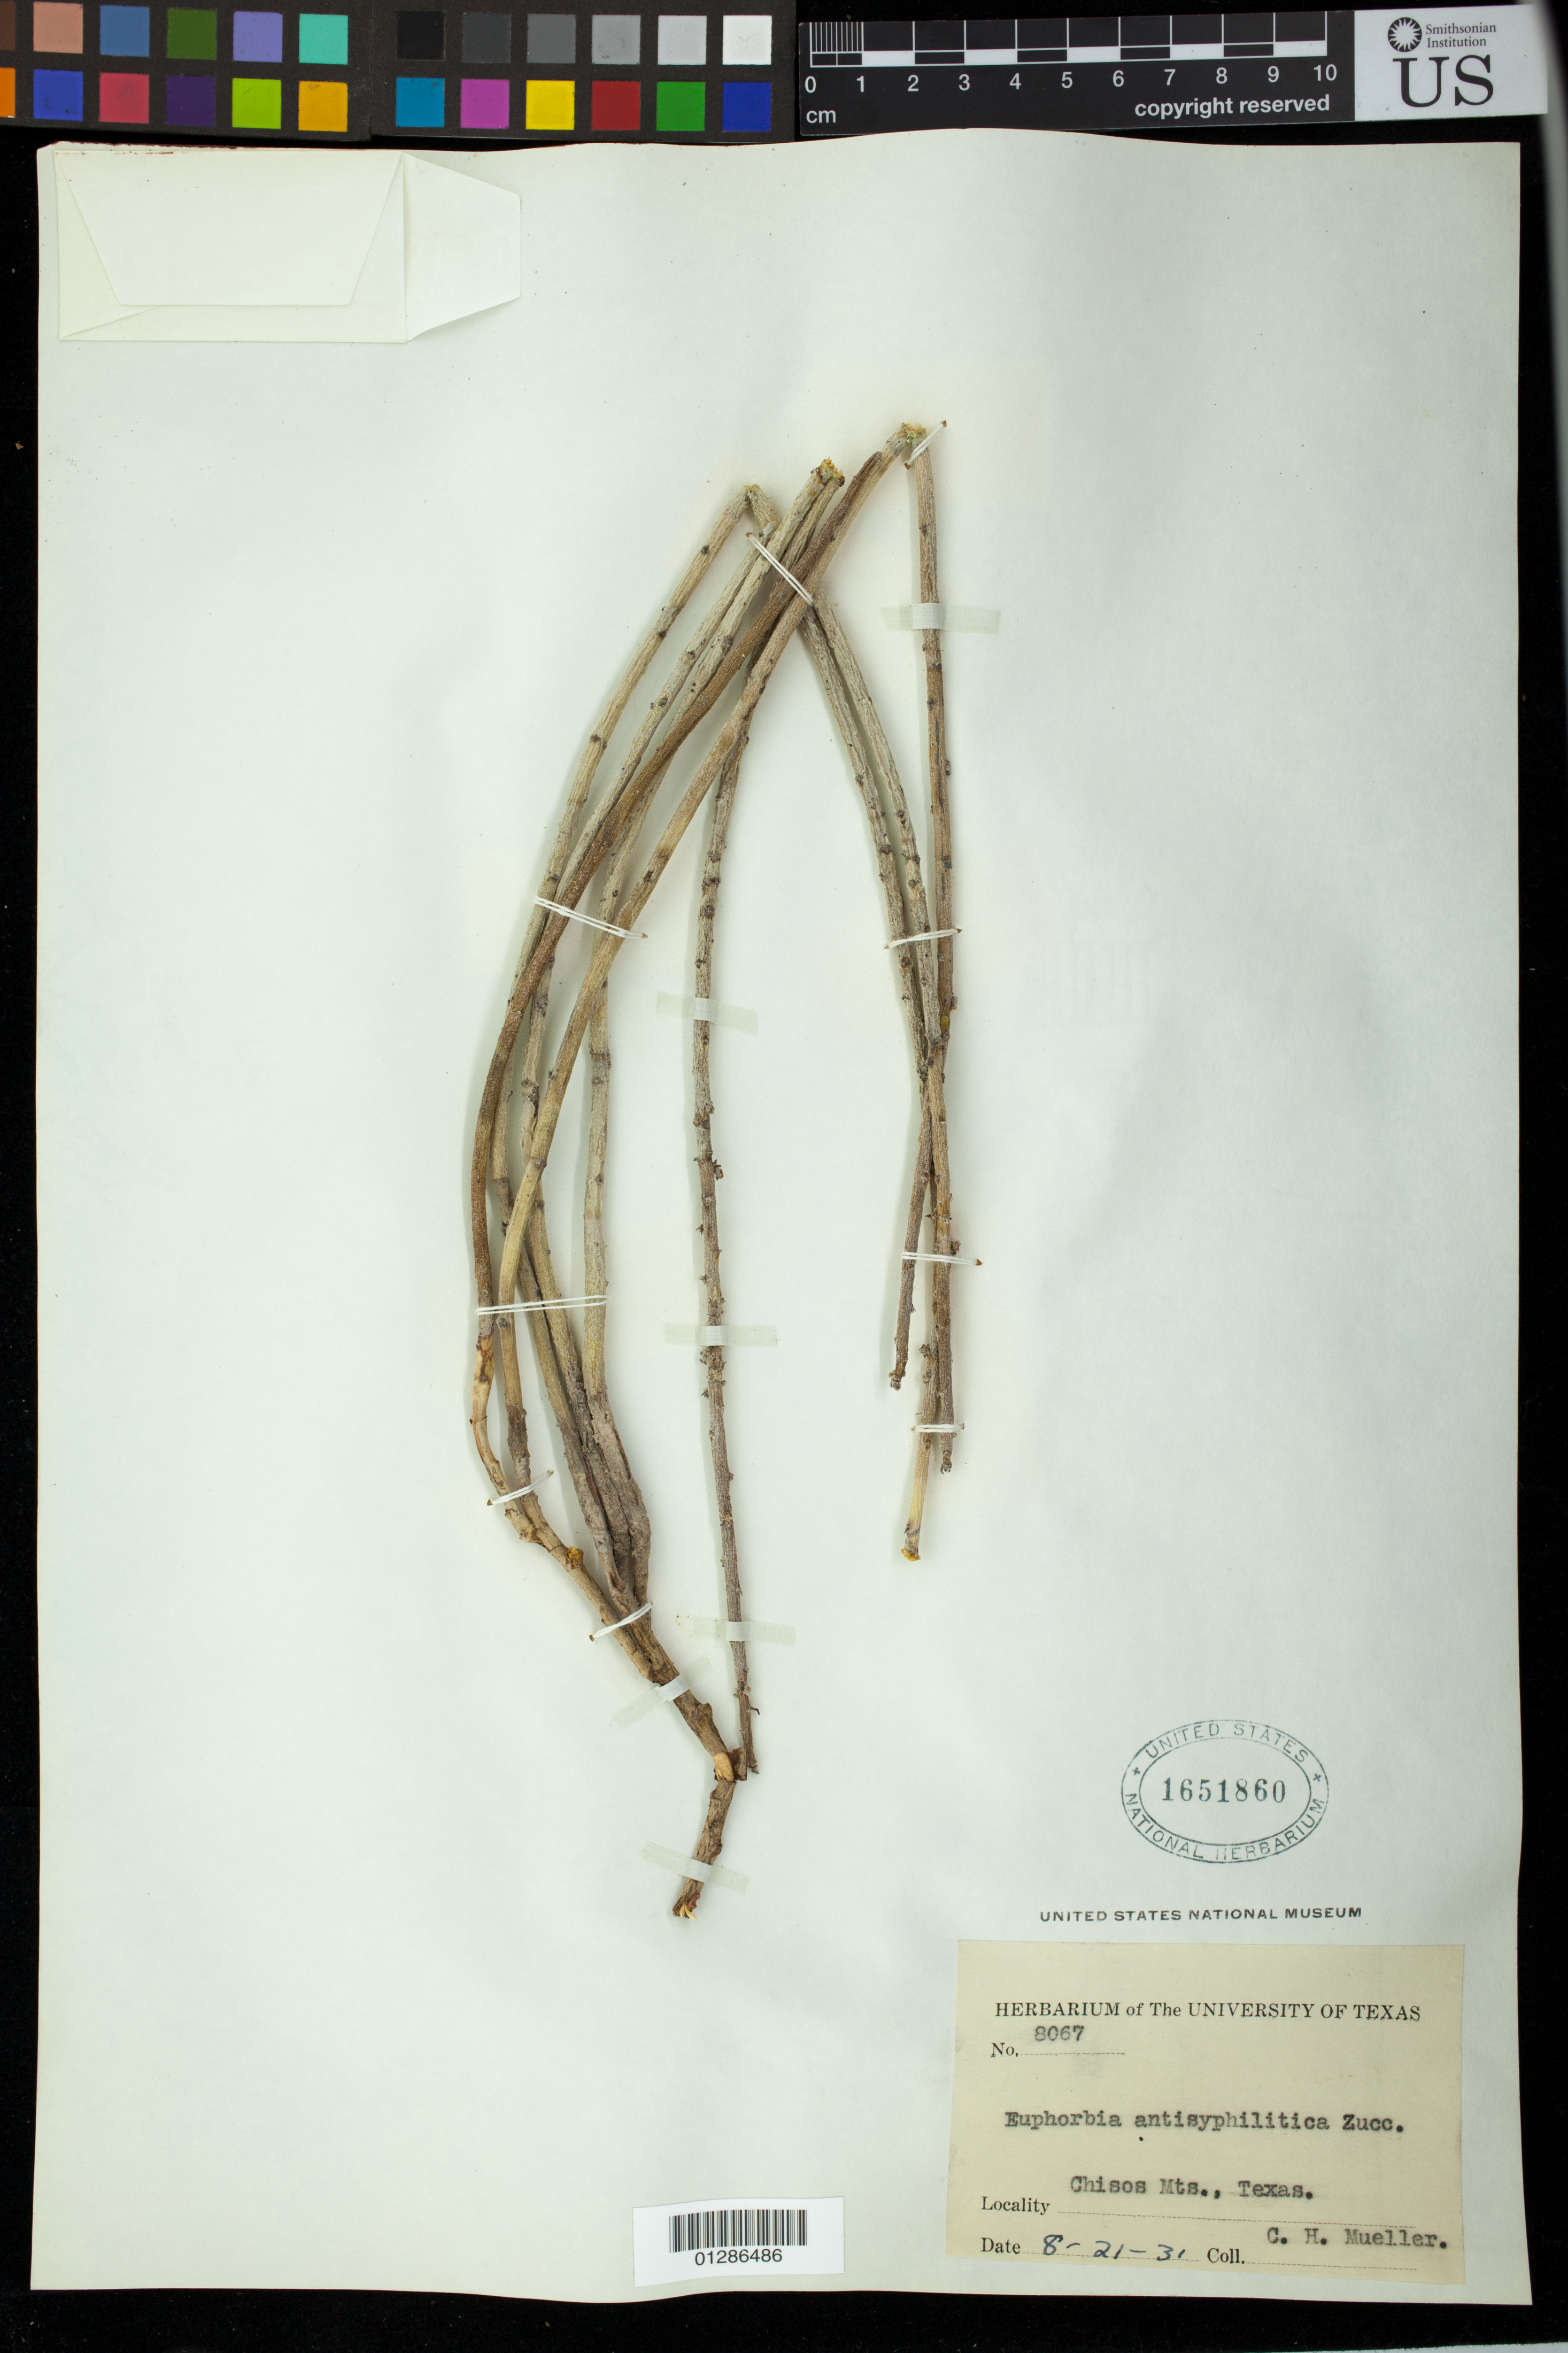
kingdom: Plantae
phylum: Tracheophyta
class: Magnoliopsida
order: Malpighiales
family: Euphorbiaceae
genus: Euphorbia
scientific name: Euphorbia antisyphilitica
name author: Zucc.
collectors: C. H. Mueller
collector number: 8067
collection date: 1931-08-21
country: United States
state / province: Texas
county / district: Brewster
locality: Chisos Mts.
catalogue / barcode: US 1651860